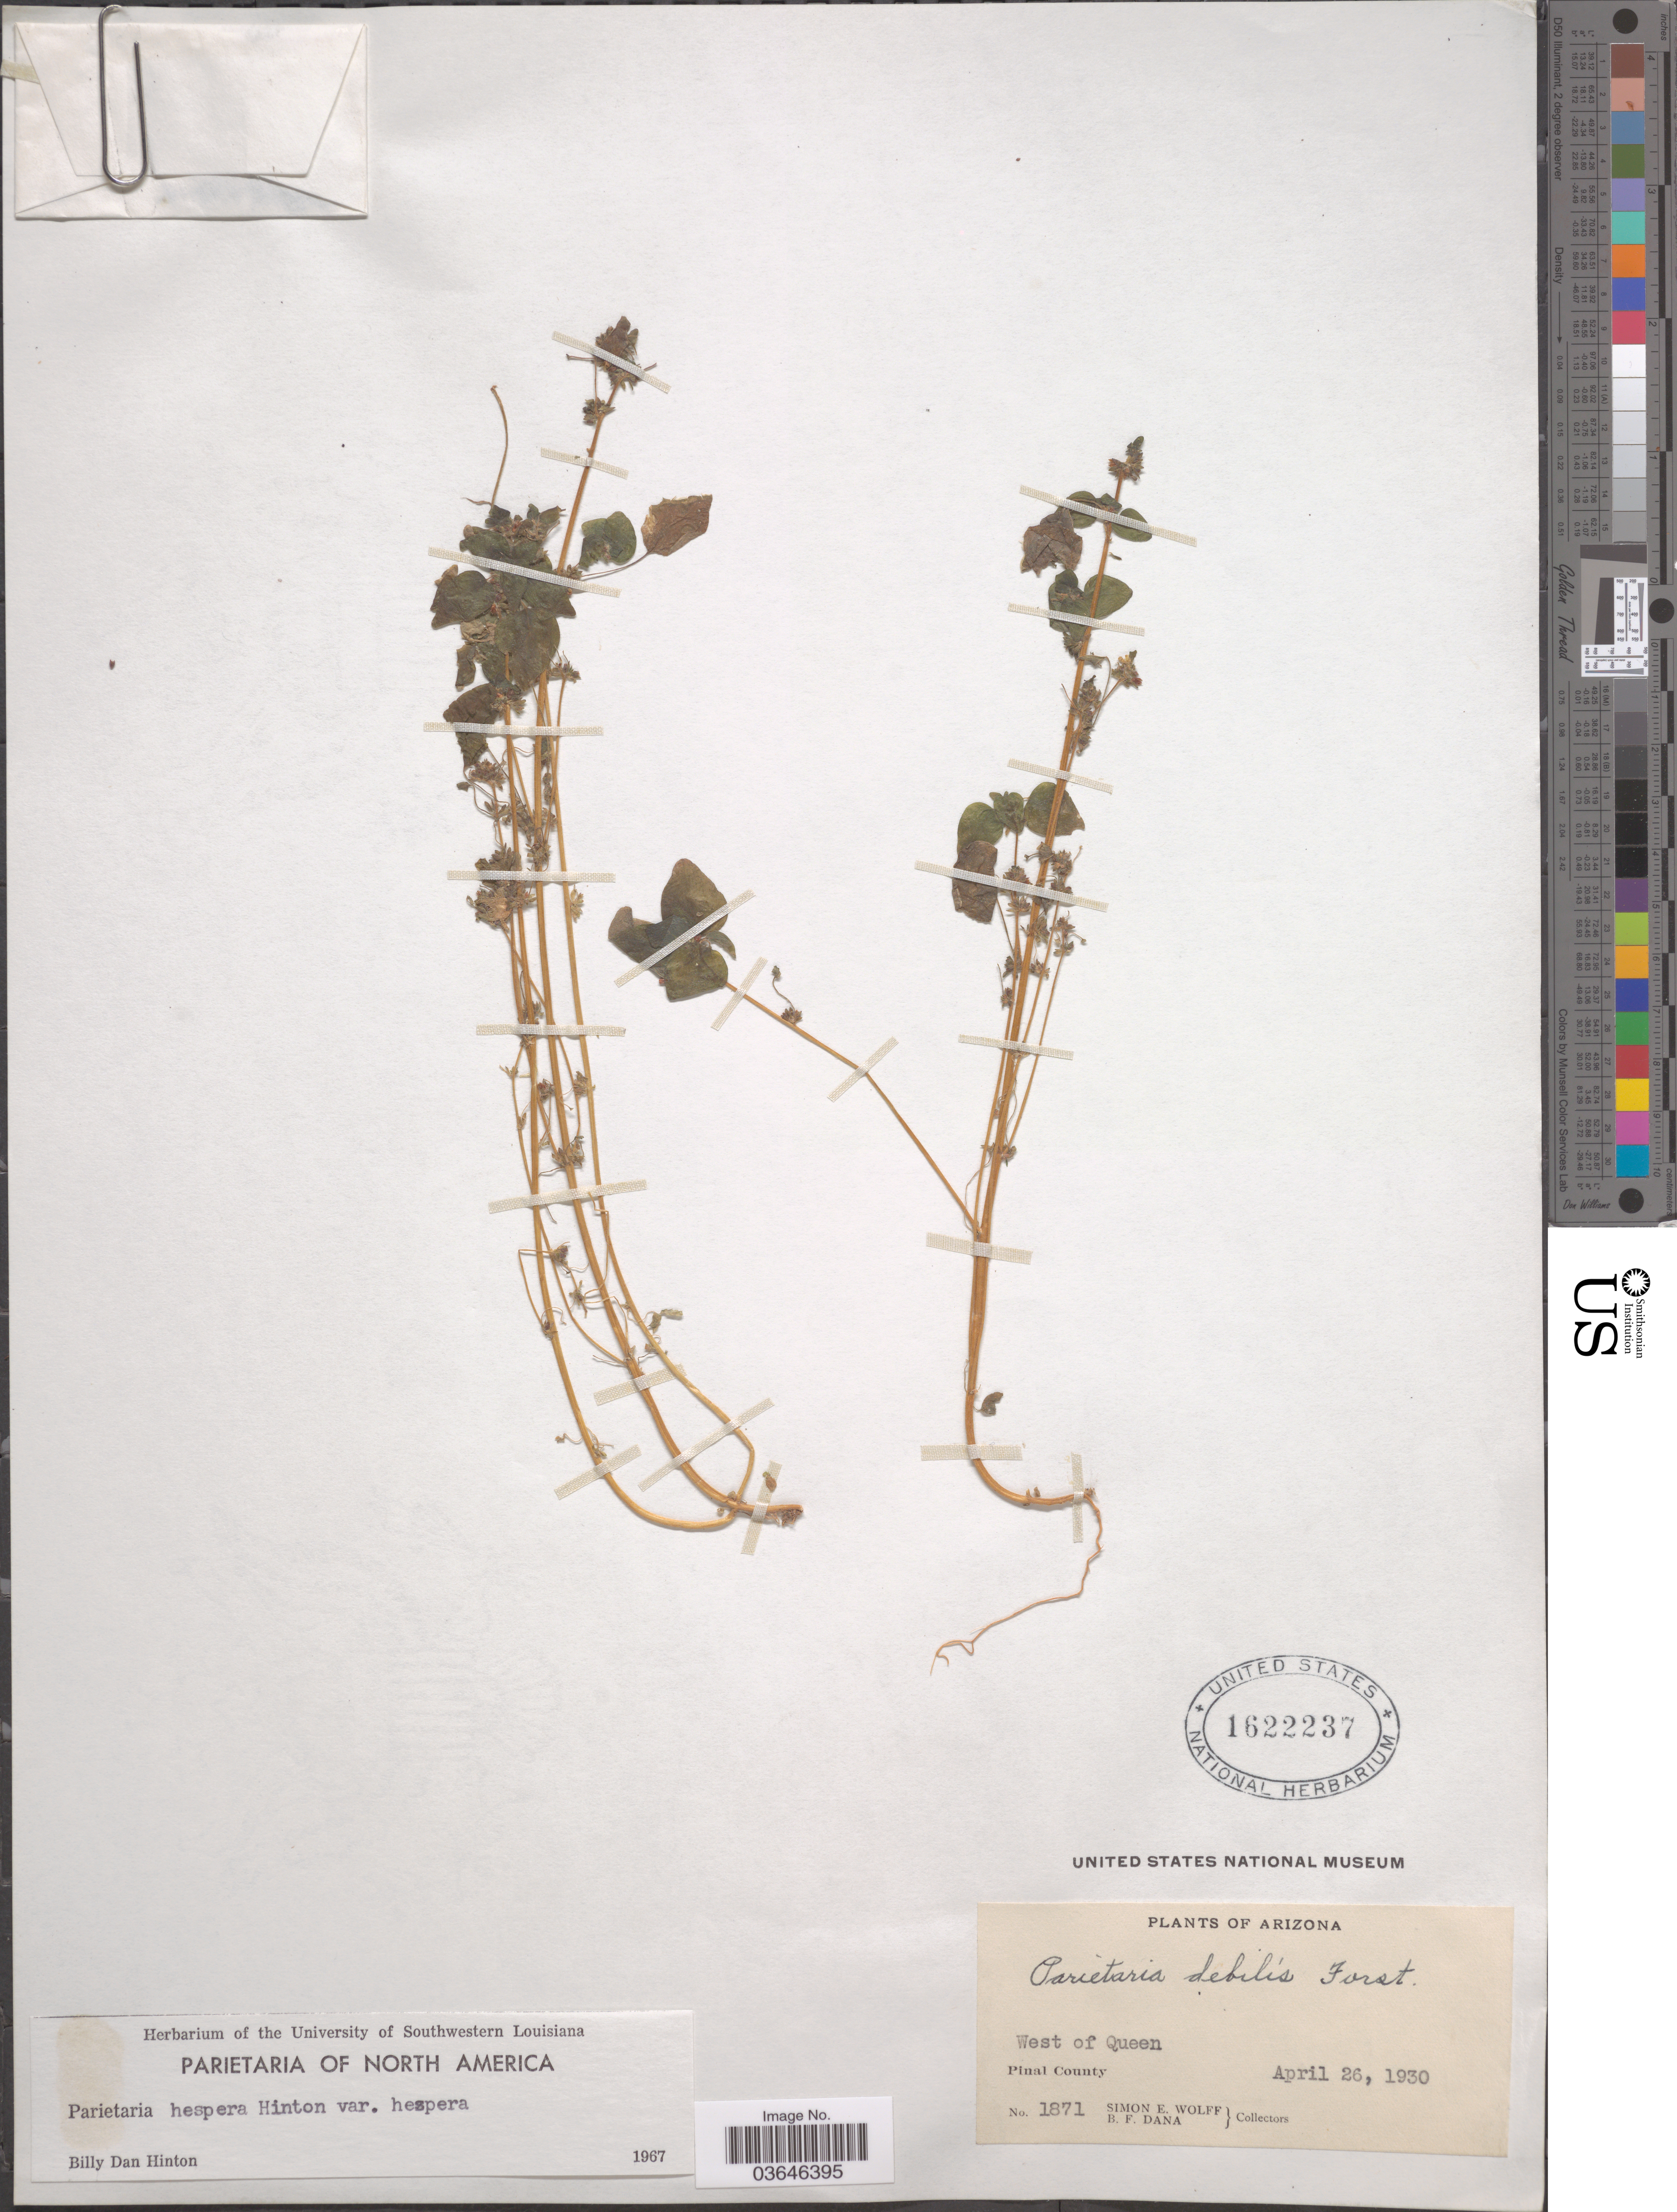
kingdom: Plantae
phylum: Tracheophyta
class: Magnoliopsida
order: Rosales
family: Urticaceae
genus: Parietaria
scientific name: Parietaria hespera var. hespera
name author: Hinton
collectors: S. E. Wolff & B. Dana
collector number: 1871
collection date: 1930-04-26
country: United States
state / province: Arizona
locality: West of Queen. Pinal County.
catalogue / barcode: US 1622237